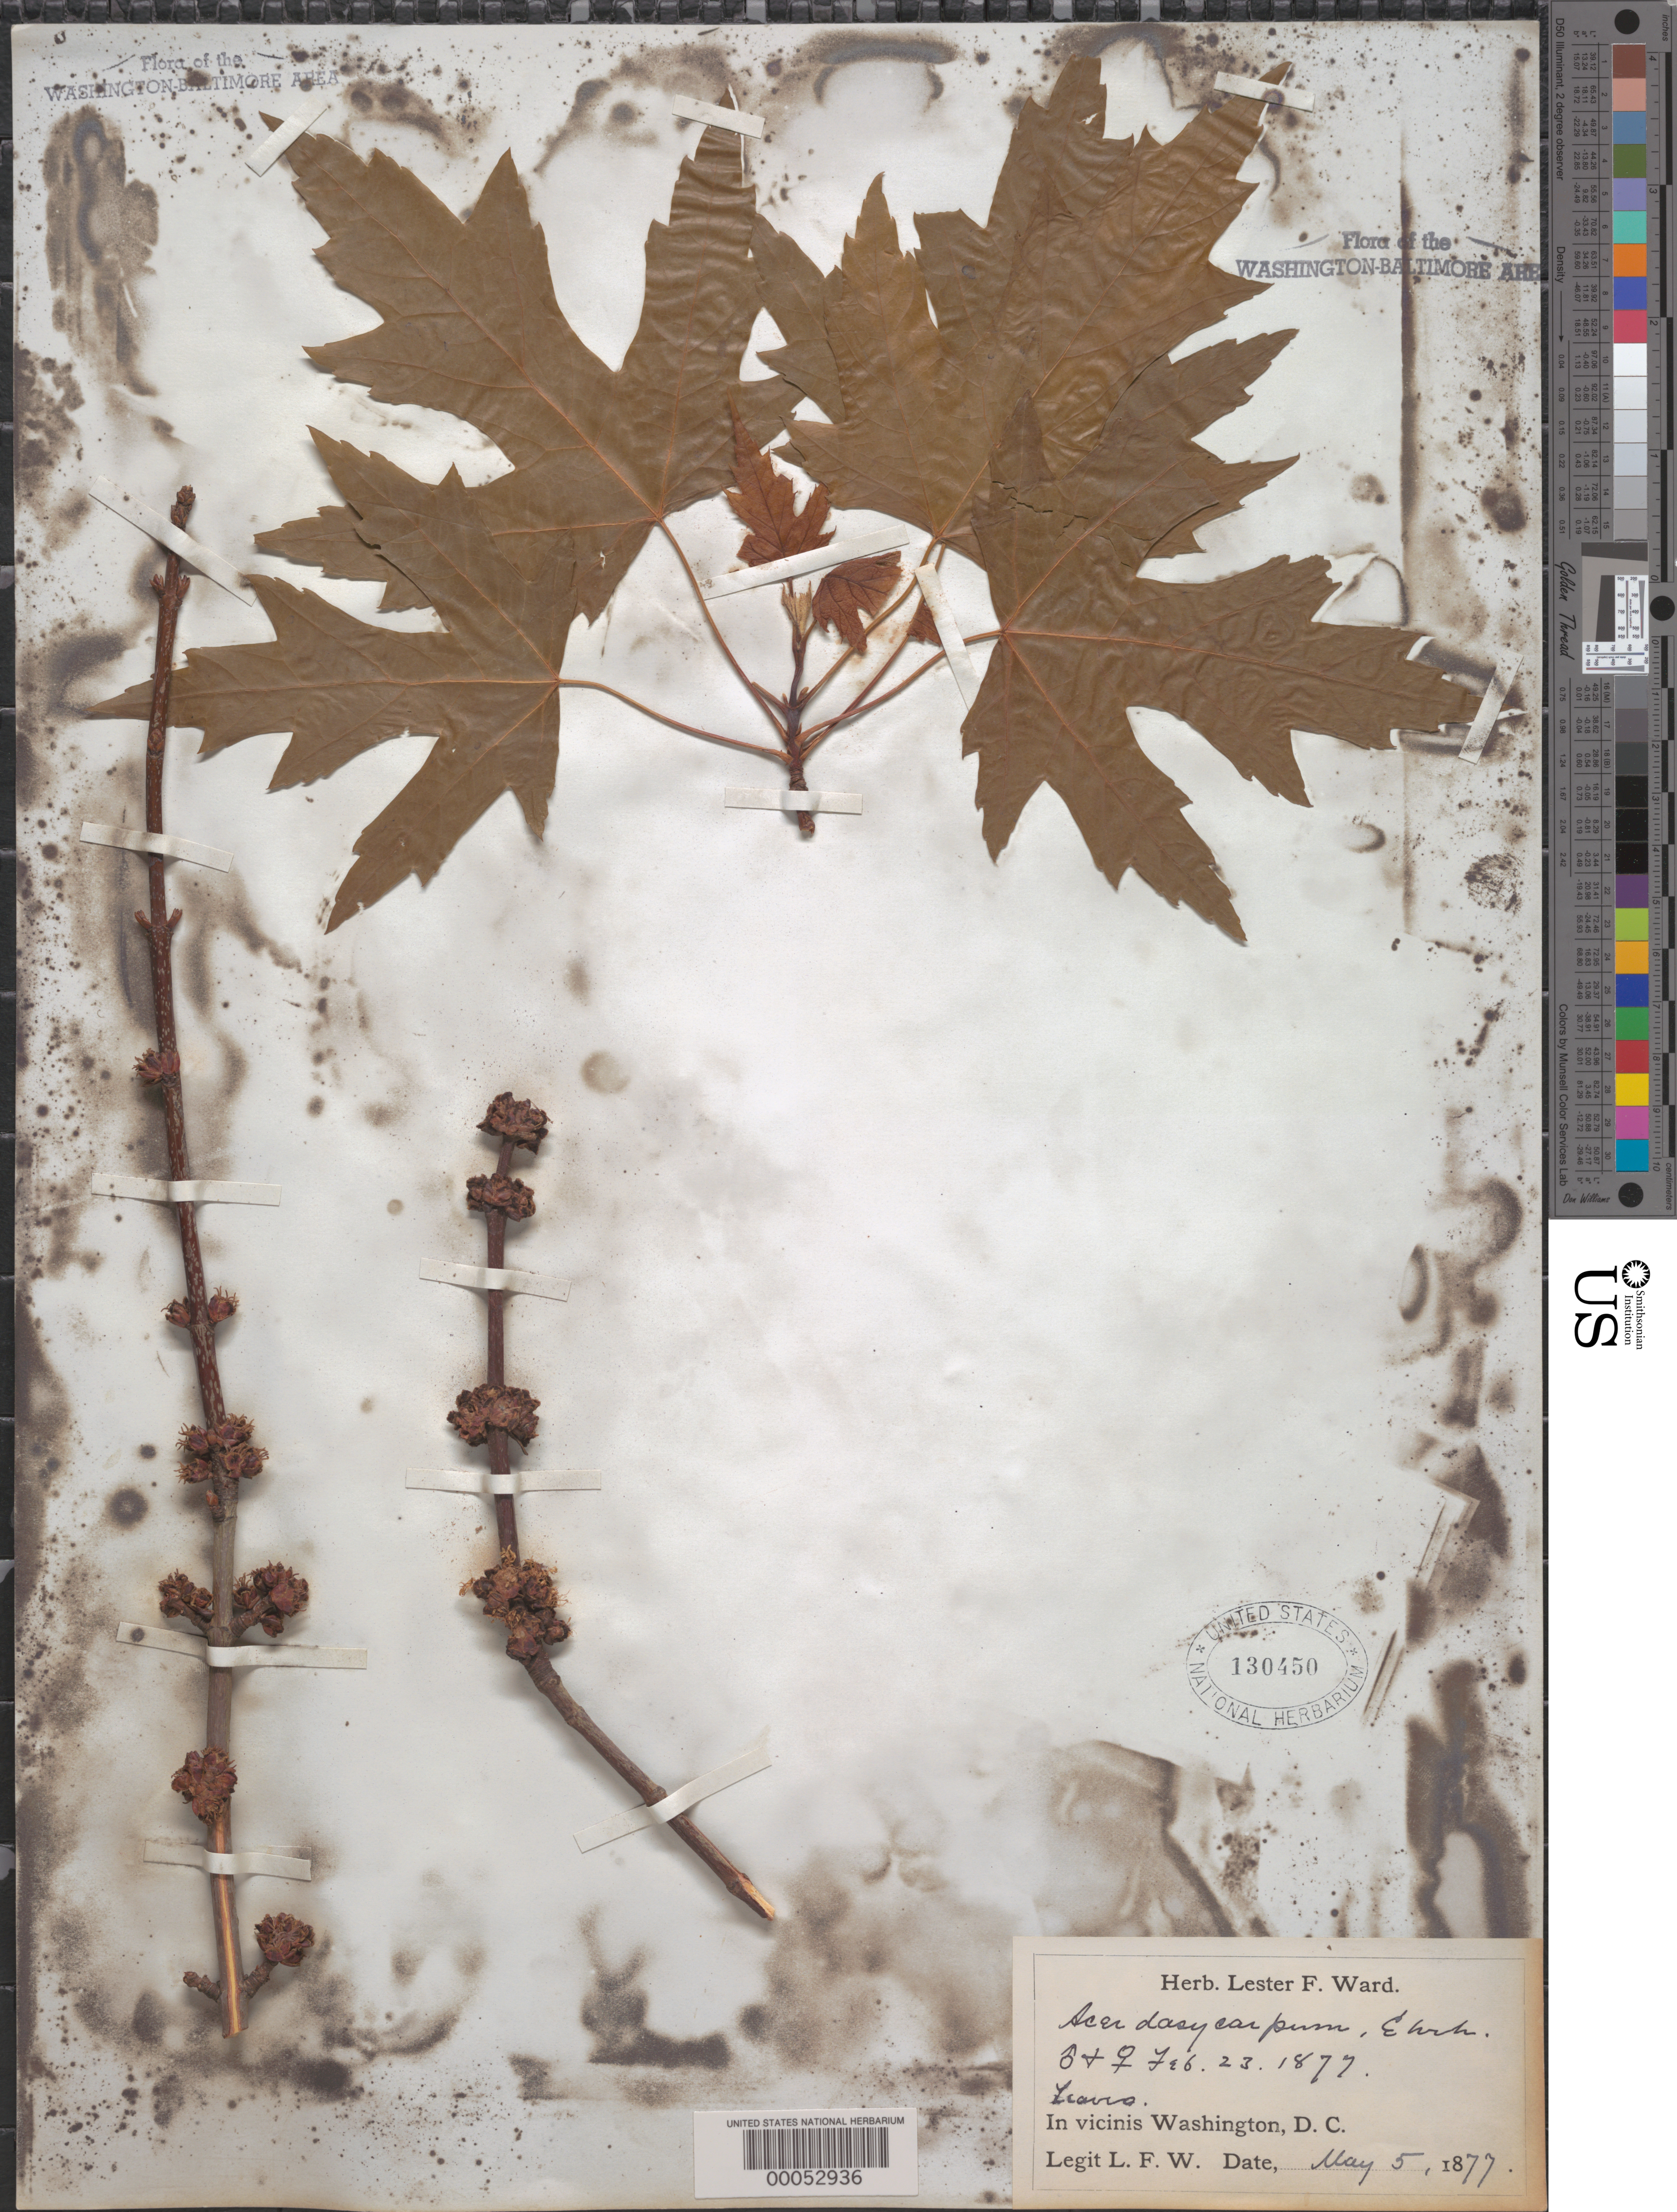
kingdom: Plantae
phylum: Tracheophyta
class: Magnoliopsida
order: Sapindales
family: Sapindaceae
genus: Acer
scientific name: Acer saccharinum subsp. floridanum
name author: (Chapm.) Wesm.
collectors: L. F. Ward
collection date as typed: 23 Feb 1877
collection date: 1877-02-23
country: United States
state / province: District of Columbia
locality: Washington DC Area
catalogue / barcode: US 130450